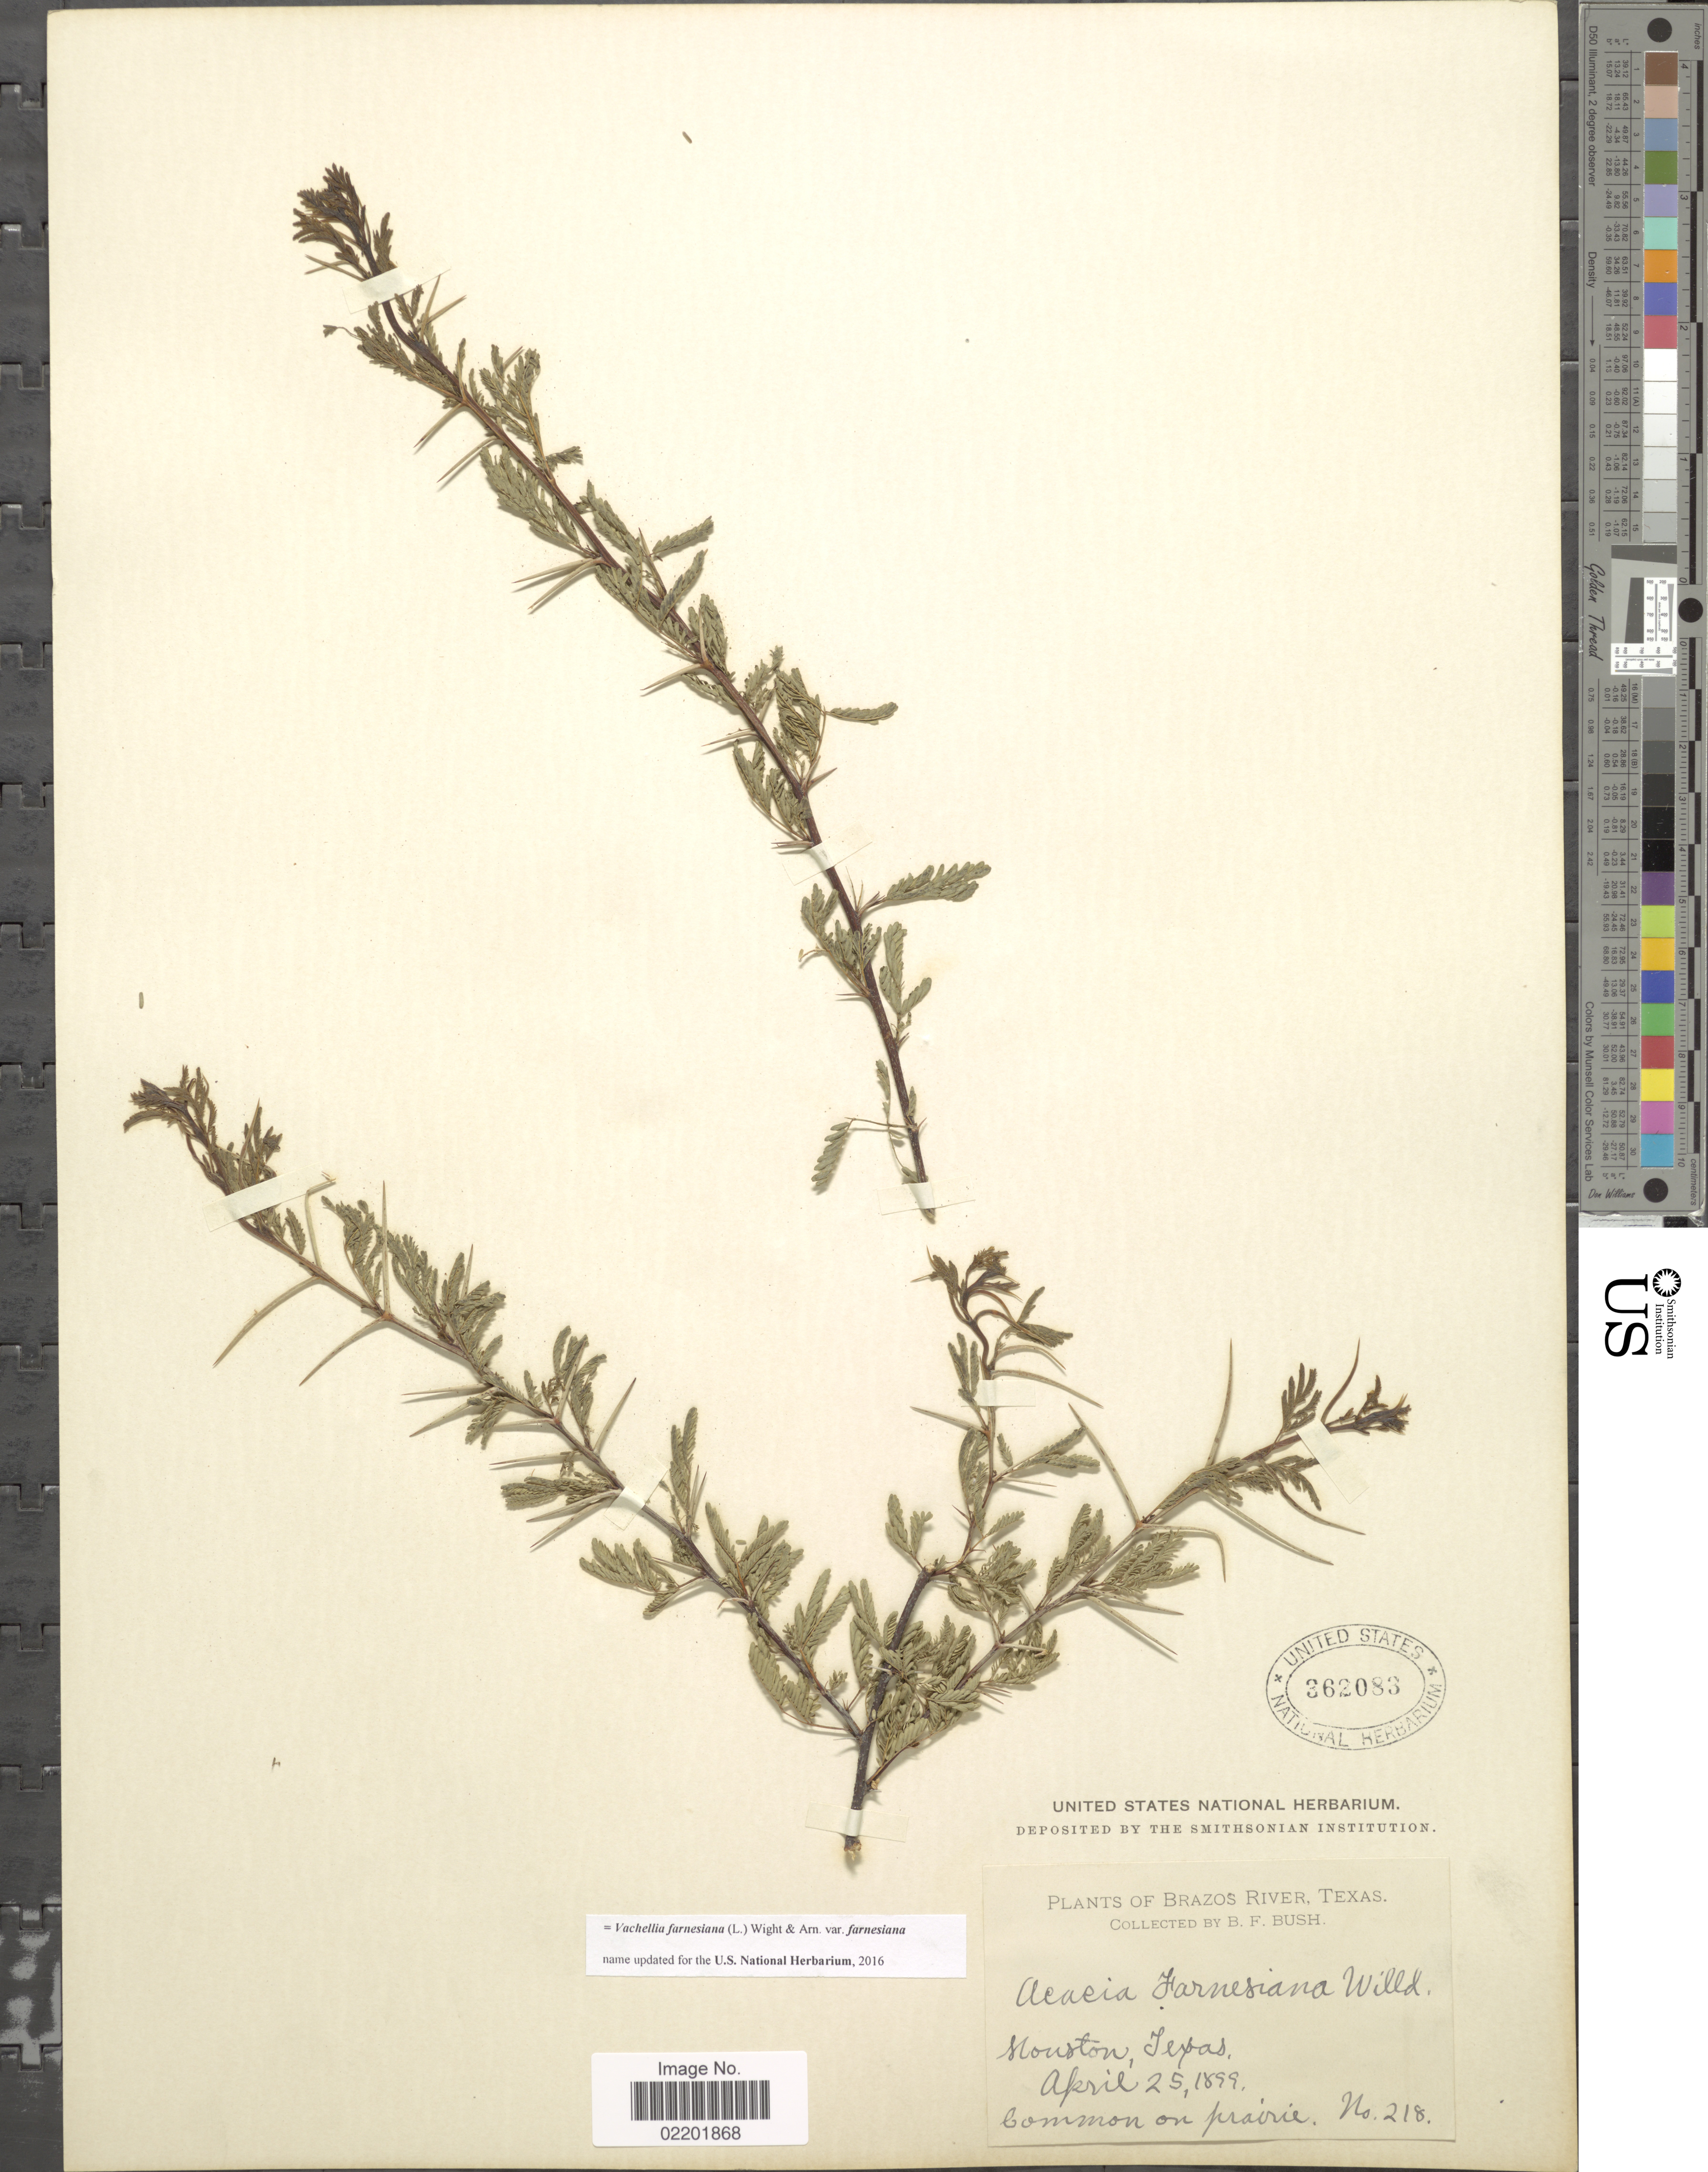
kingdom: Plantae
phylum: Tracheophyta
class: Magnoliopsida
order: Fabales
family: Fabaceae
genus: Vachellia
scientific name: Vachellia farnesiana var. farnesiana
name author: (L.) Wight & Arn.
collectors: B. F. Bush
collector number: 218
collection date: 1899-04-25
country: United States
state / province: Texas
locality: Brazos River, Houston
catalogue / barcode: US 362083